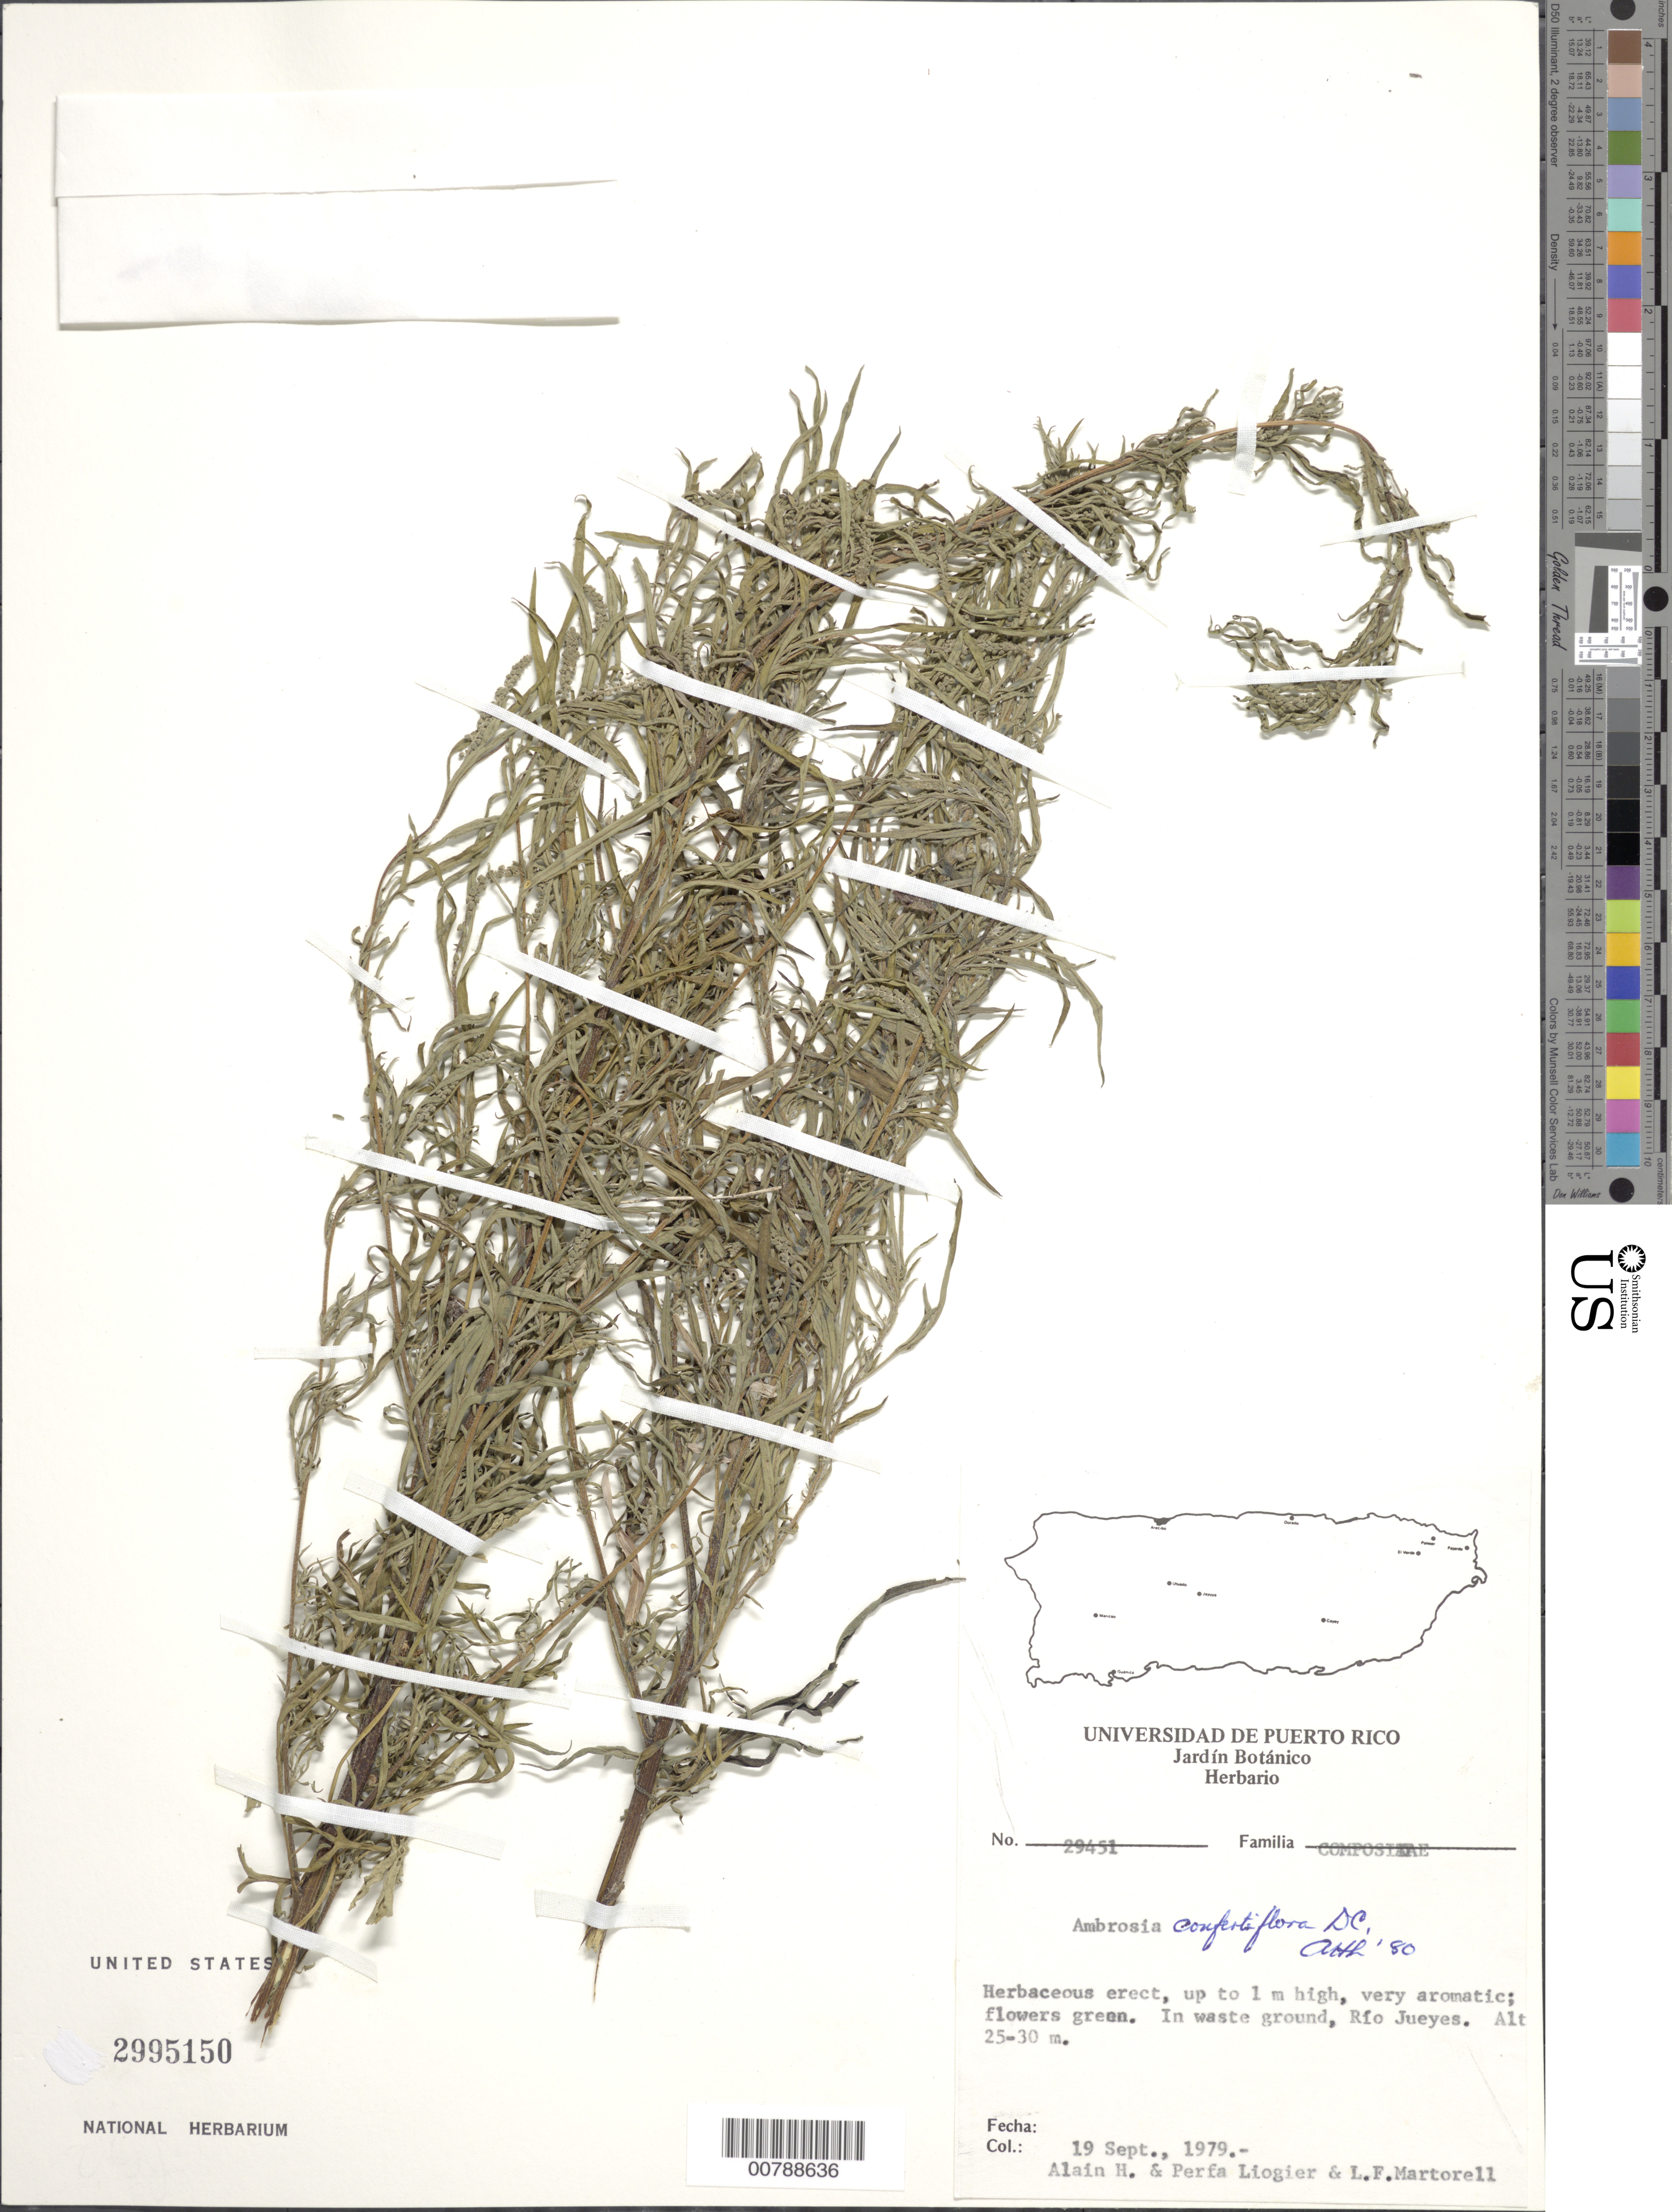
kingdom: Plantae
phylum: Tracheophyta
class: Magnoliopsida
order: Asterales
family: Asteraceae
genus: Ambrosia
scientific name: Ambrosia confertiflora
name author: DC.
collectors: A. H. Liogier & M. P. Liogier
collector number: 29451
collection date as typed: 19 Sep 1979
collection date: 1979-09-19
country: Puerto Rico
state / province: Salinas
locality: In waste ground, Río Jueyes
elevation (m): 25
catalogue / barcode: US 2995150